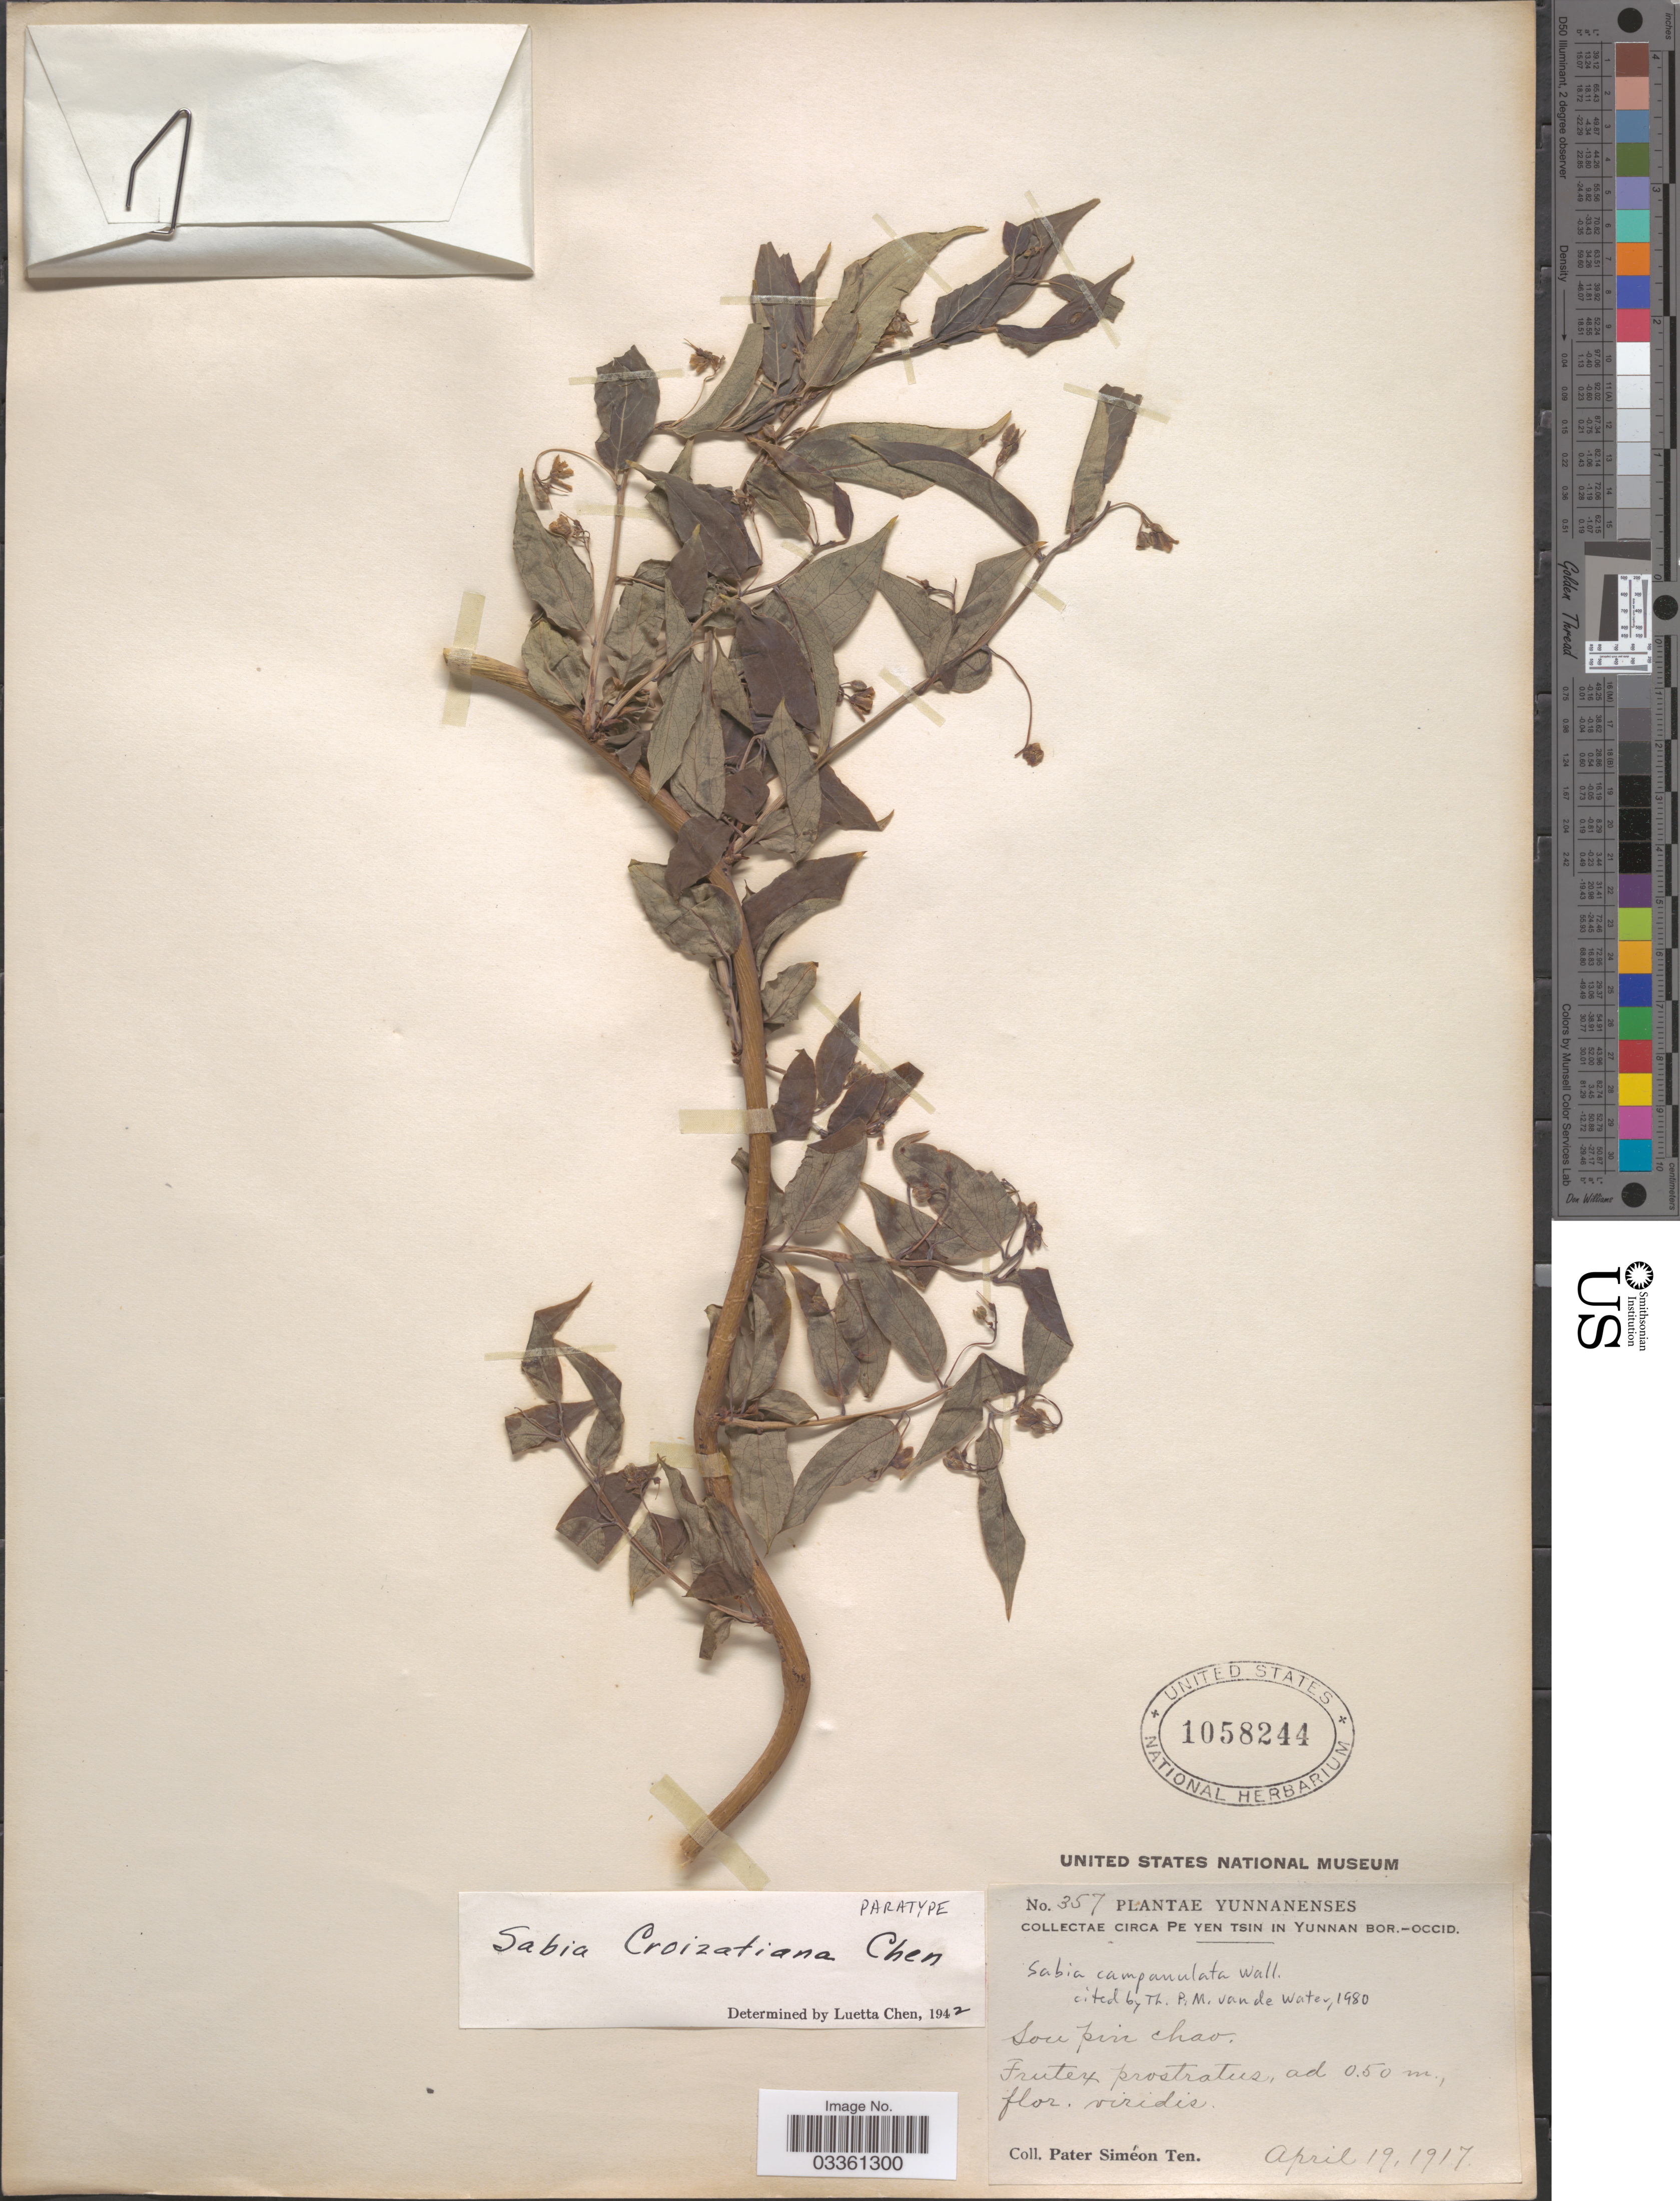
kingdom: Plantae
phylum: Tracheophyta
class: Magnoliopsida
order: Proteales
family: Sabiaceae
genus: Sabia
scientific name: Sabia campanulata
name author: Wall.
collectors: P. S. Ten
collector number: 357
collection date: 1917-04-19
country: China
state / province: Yunnan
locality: Circa Pe Yen Tsin in Yunnan bor.-occid. Sou pin chao.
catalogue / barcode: US 1058244